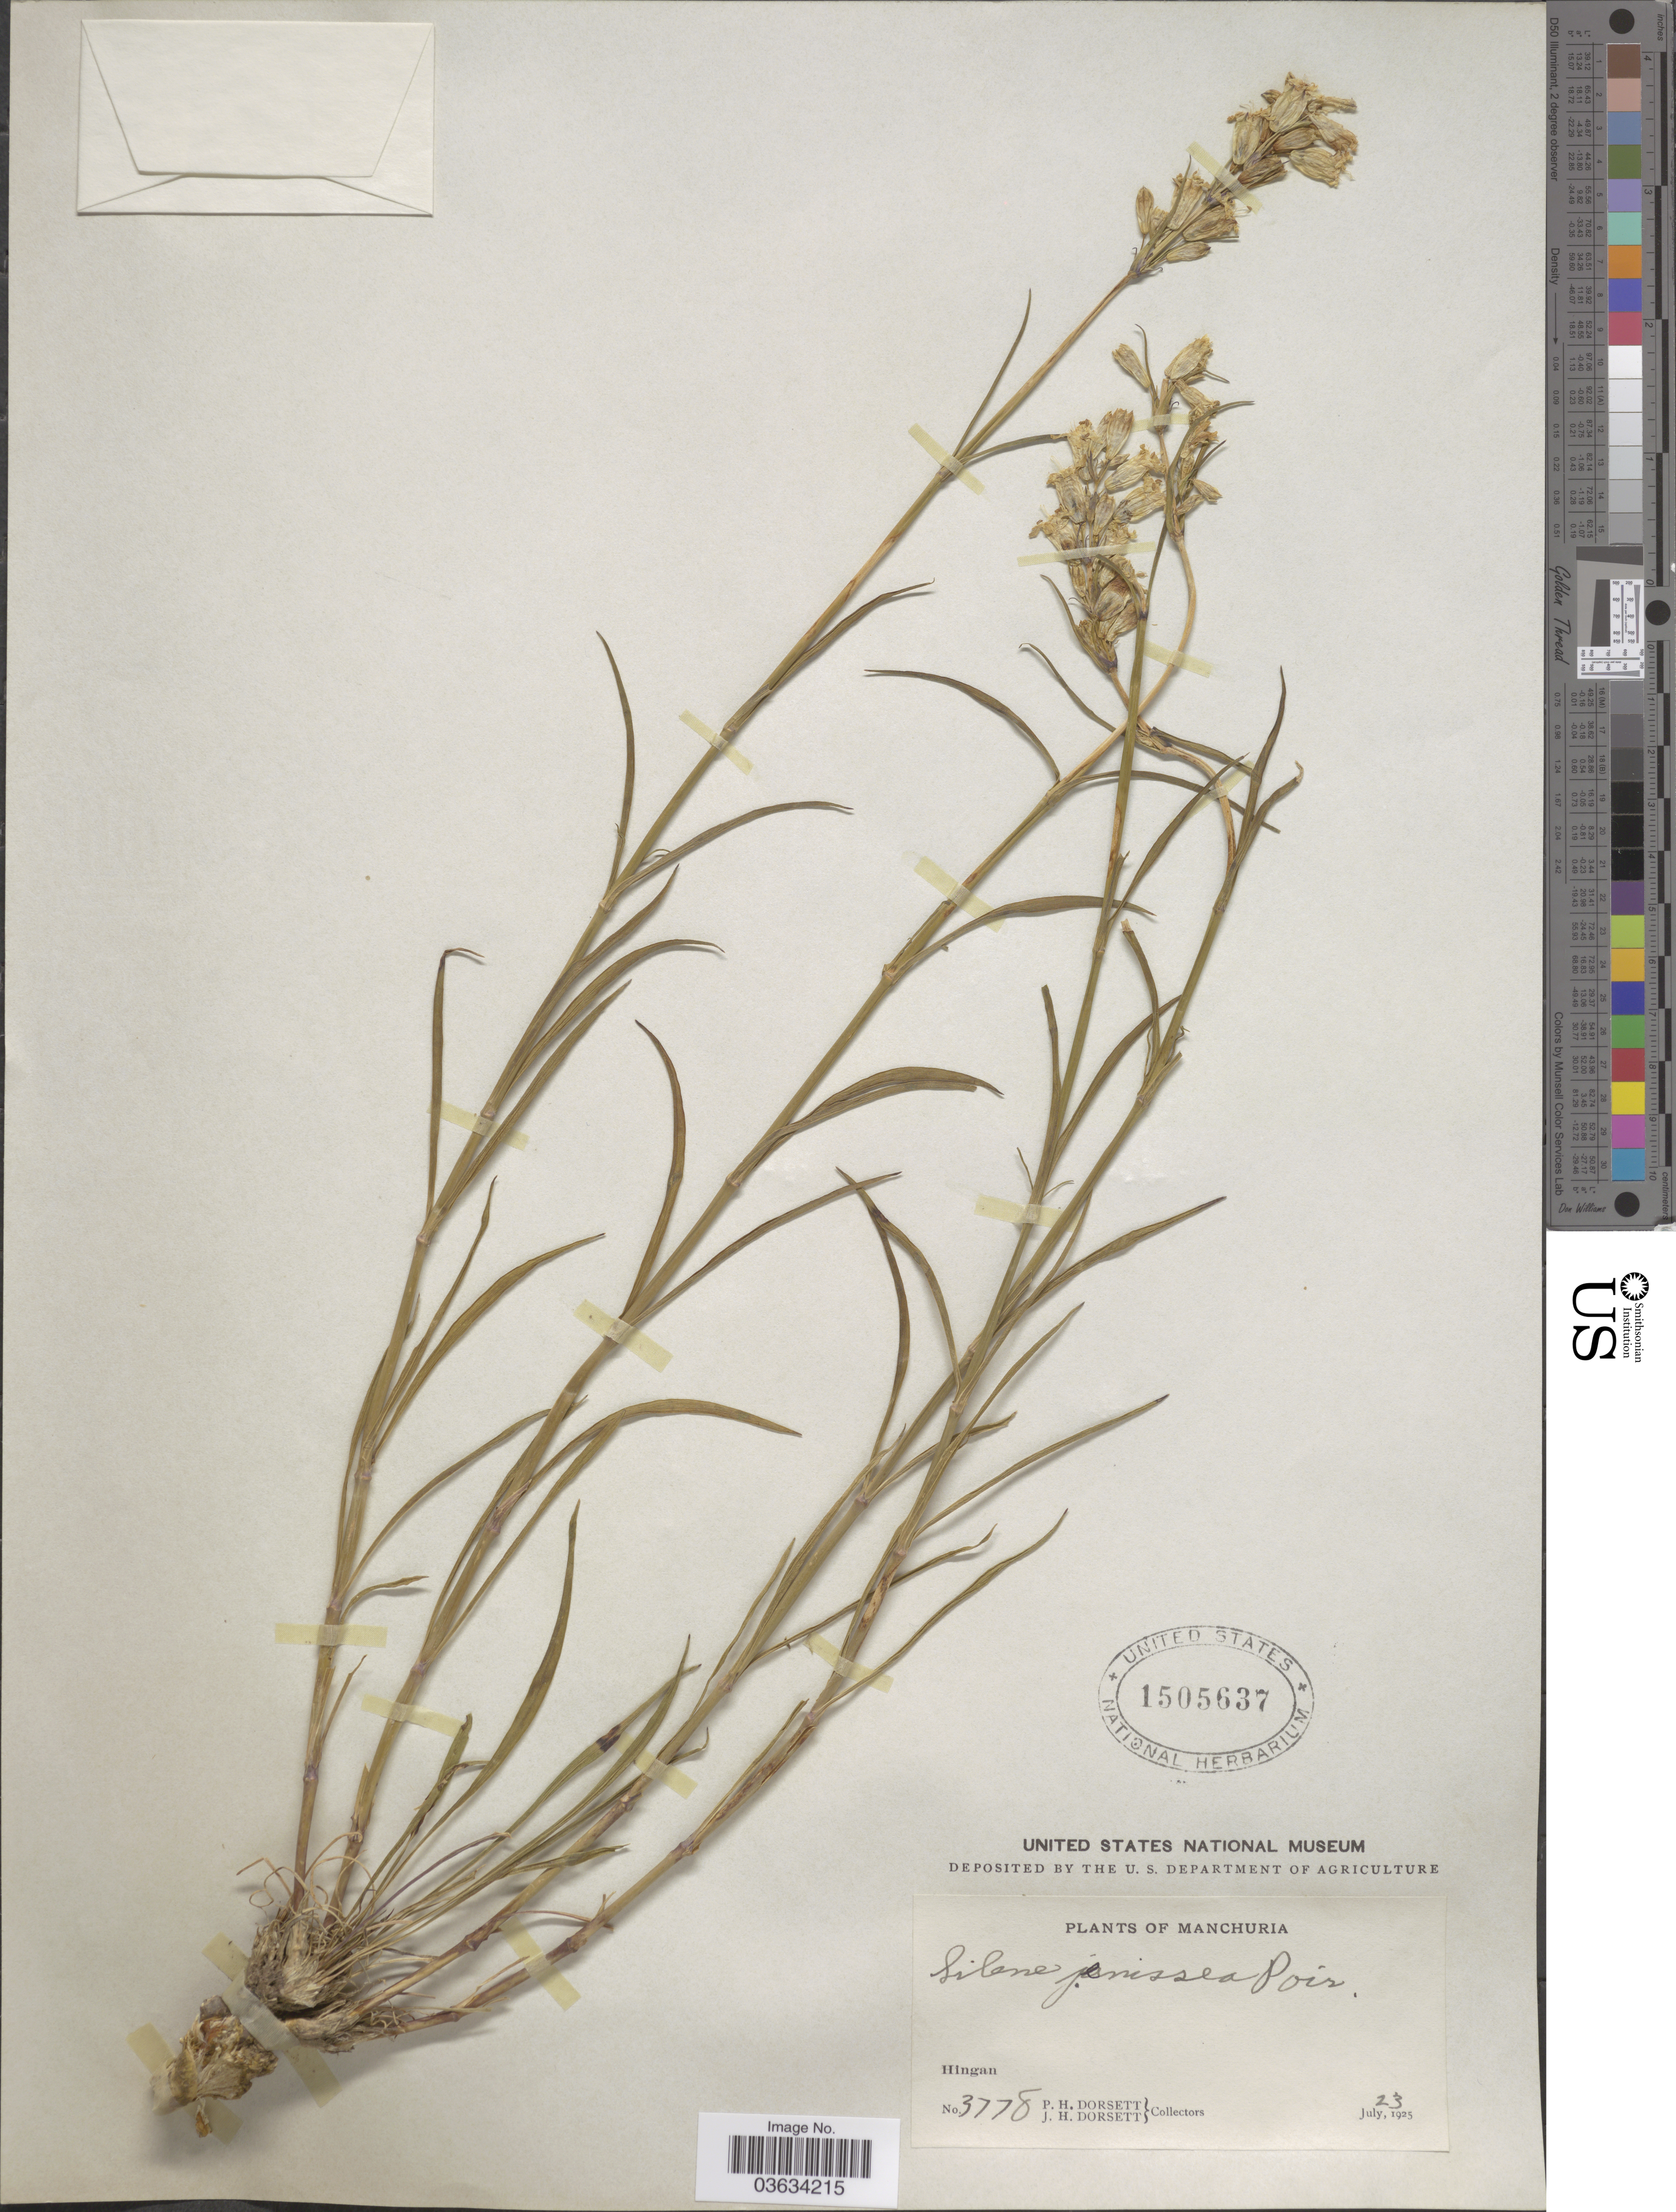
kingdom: Plantae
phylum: Tracheophyta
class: Magnoliopsida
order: Caryophyllales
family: Caryophyllaceae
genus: Silene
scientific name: Silene jenissea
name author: Poir.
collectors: P. H. Dorsett & J. Dorsett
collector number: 3778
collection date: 1925-07-23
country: China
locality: Manchuria. Hingan.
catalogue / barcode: US 1505637